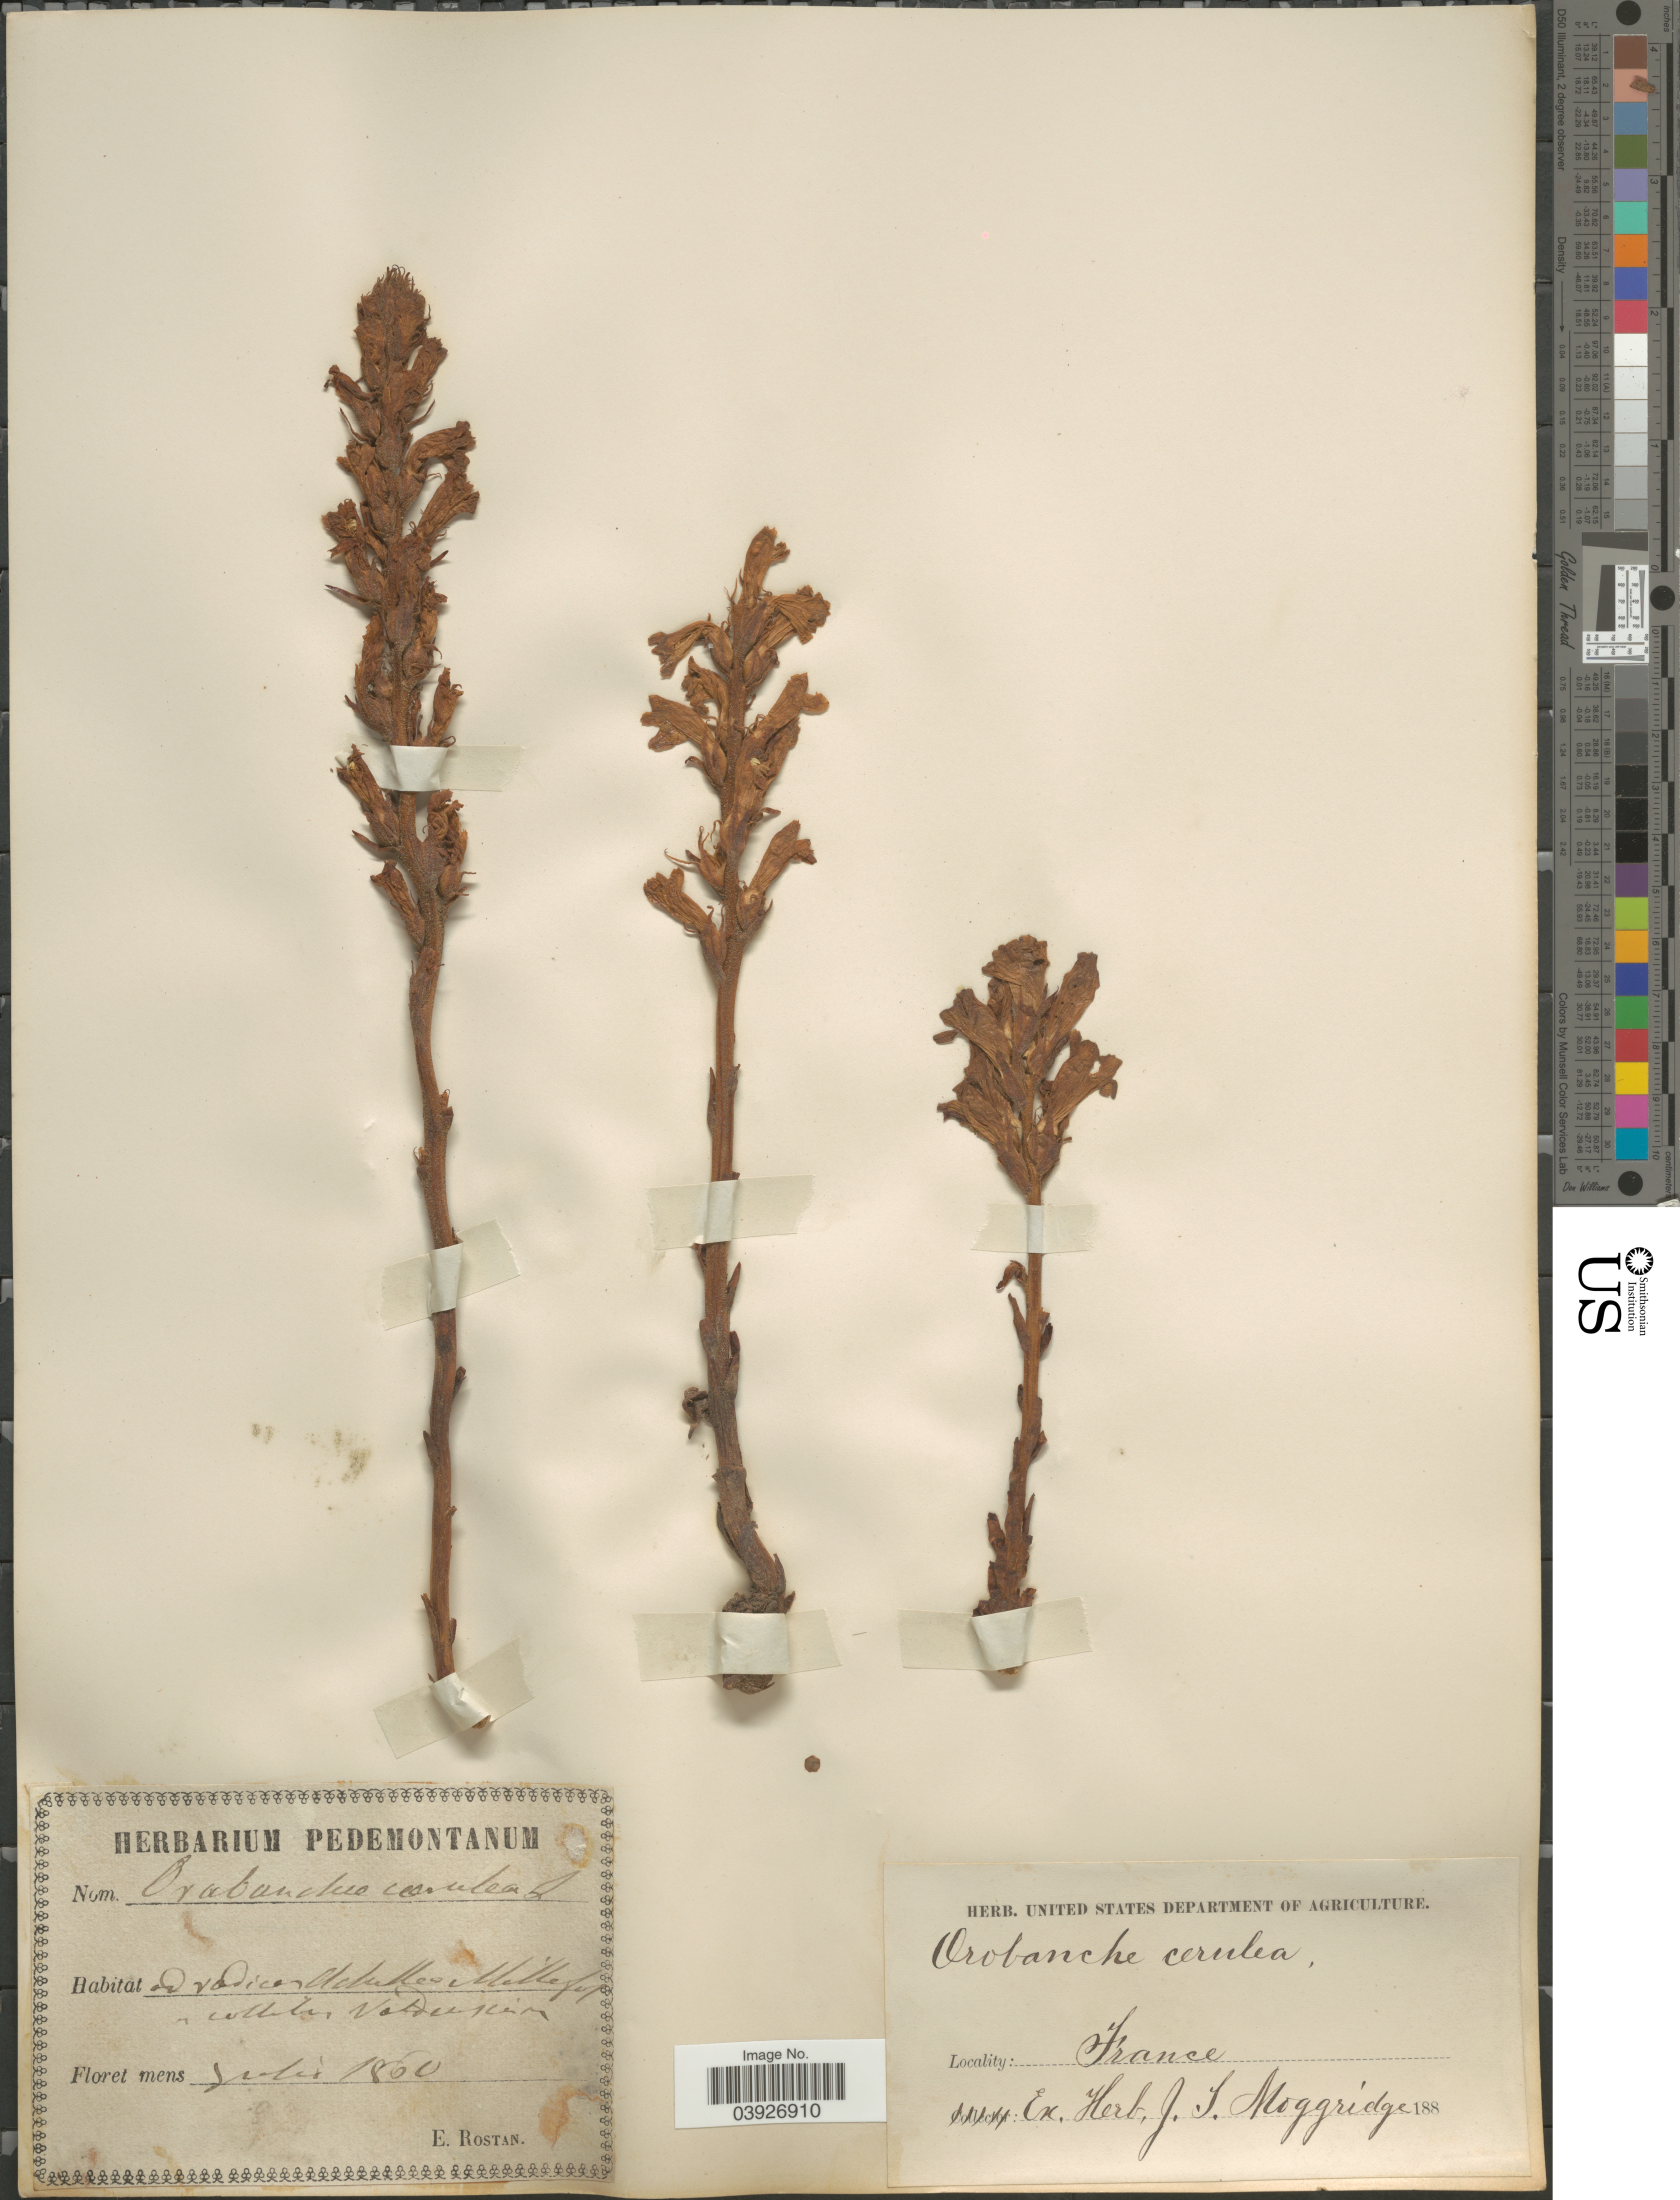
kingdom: Plantae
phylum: Tracheophyta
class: Magnoliopsida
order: Lamiales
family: Orobanchaceae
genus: Orobanche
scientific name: Orobanche caerulescens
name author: K. Koch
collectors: ex herb. J.T. Moggridge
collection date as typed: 188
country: France